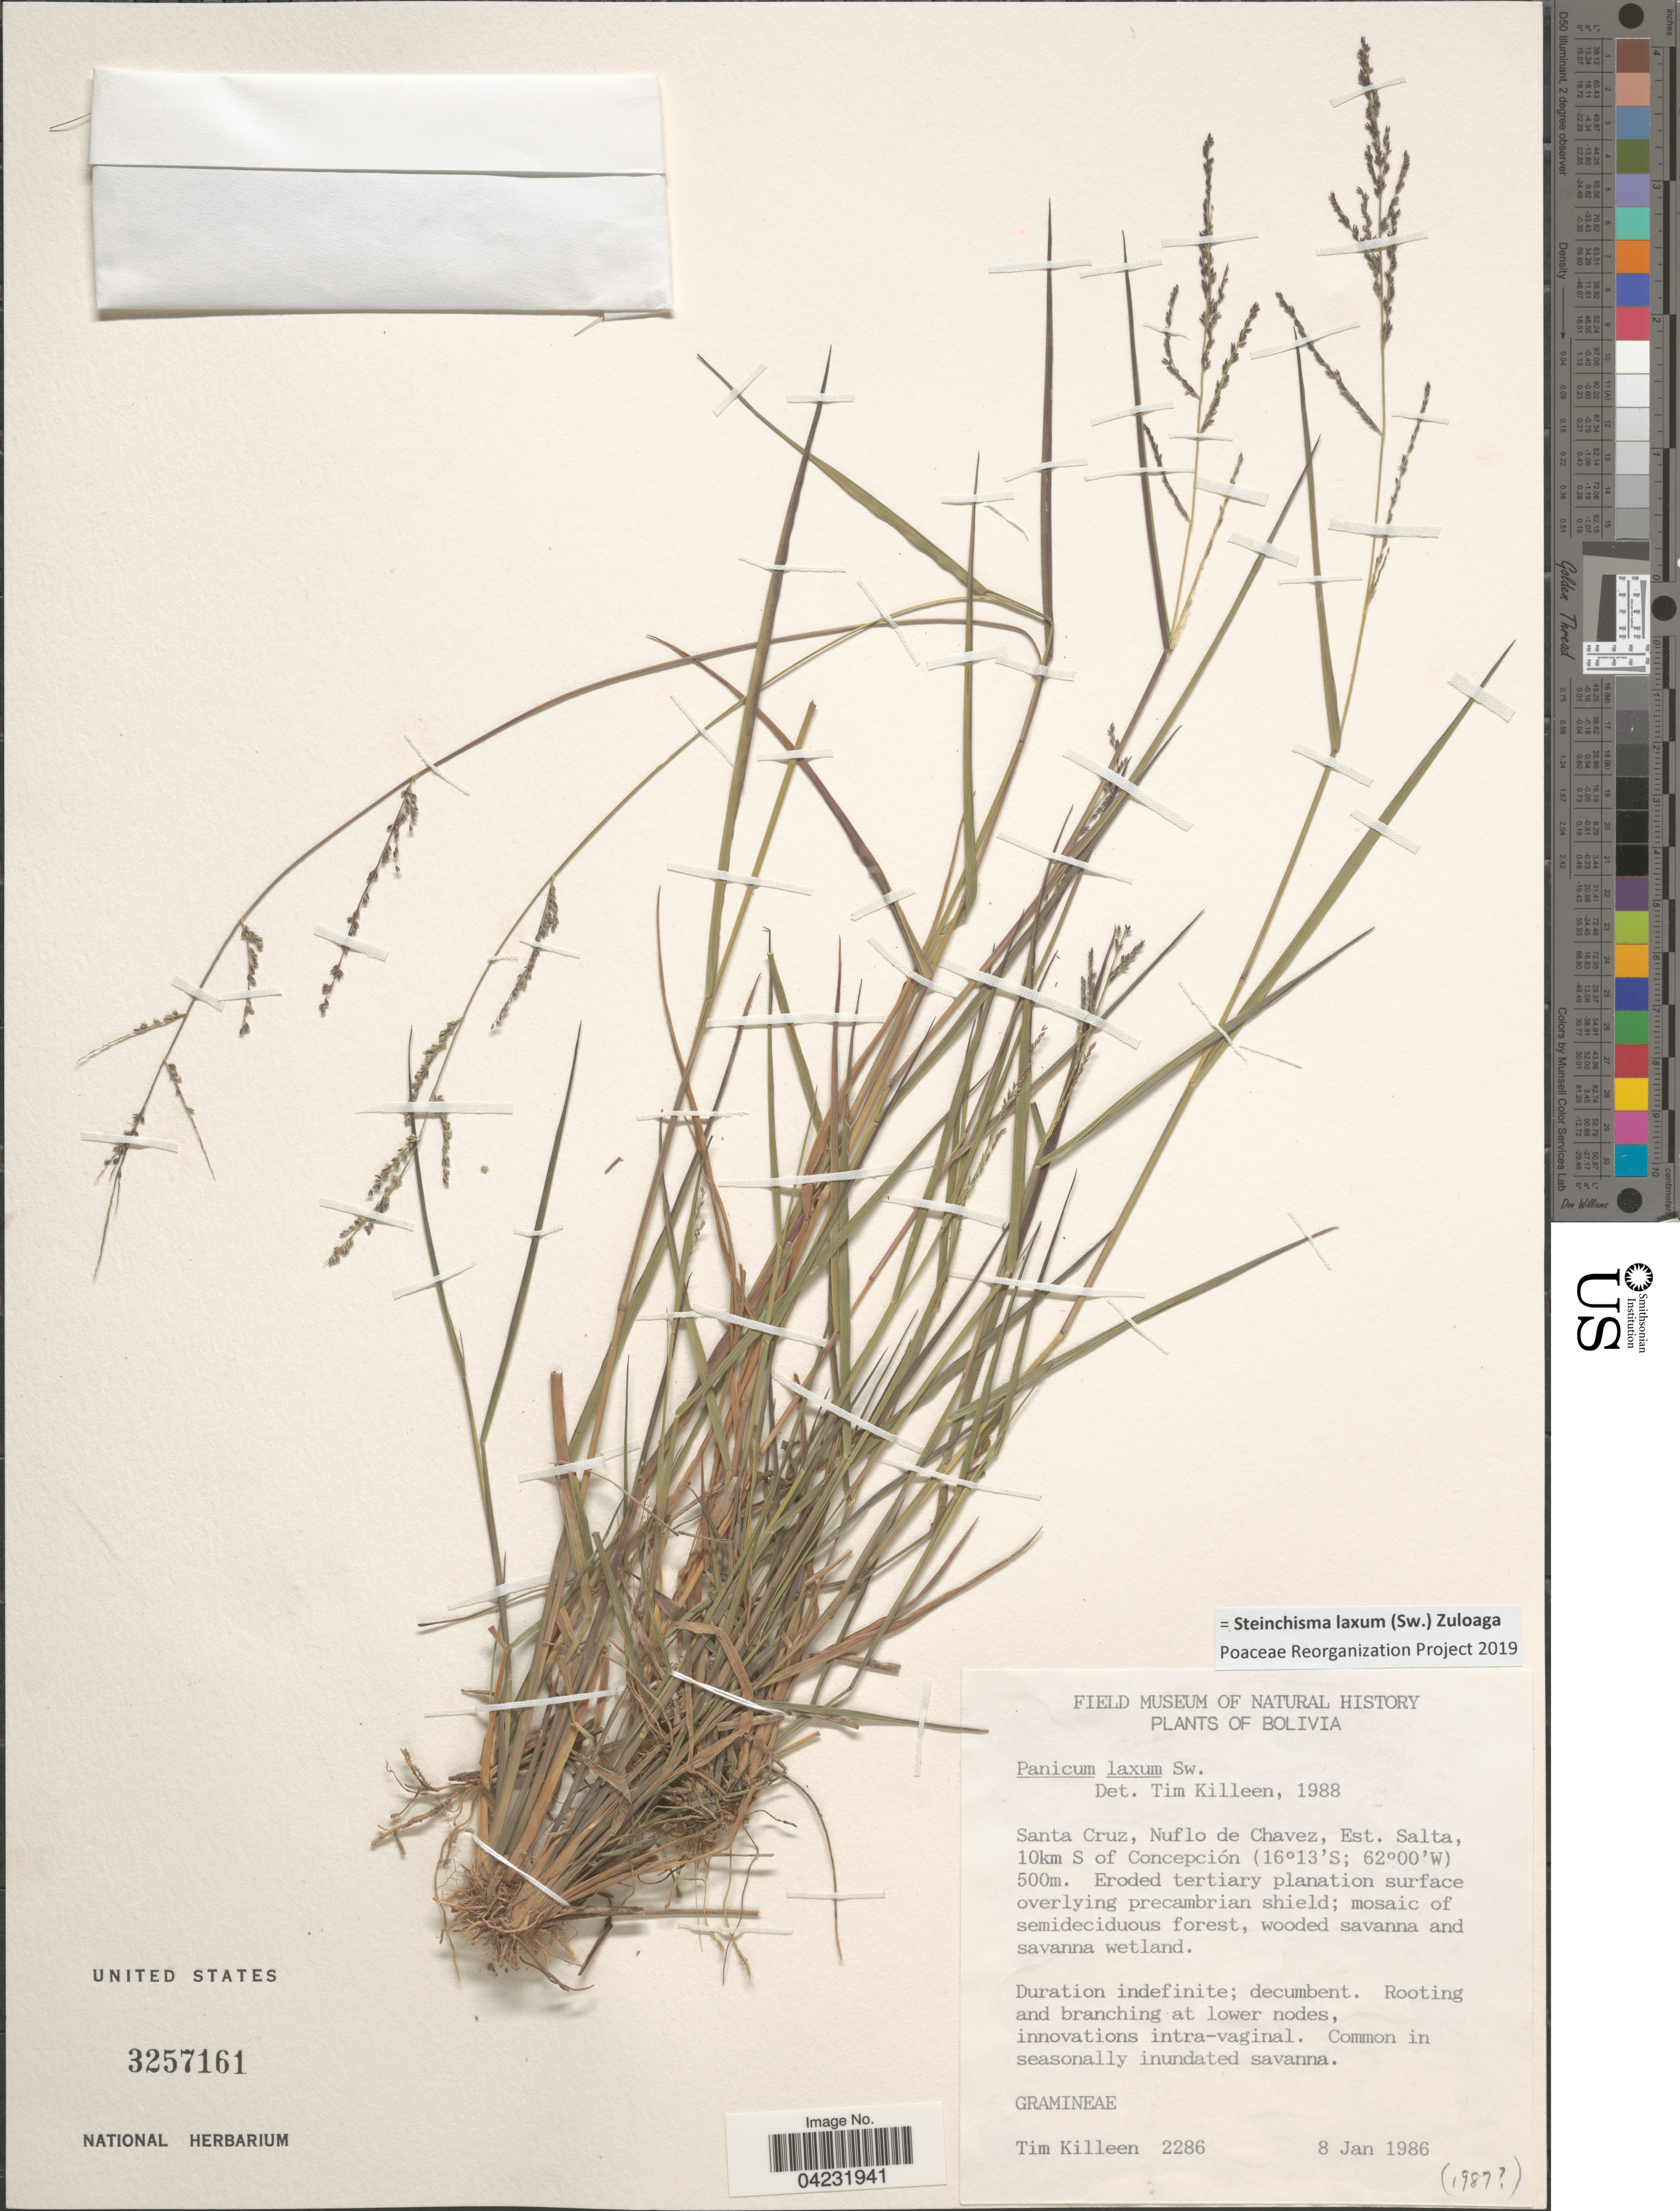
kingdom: Plantae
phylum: Tracheophyta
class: Liliopsida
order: Poales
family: Poaceae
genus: Steinchisma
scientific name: Steinchisma laxum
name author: (Sw.) Zuloaga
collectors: T. J. Killeen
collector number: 2286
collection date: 1986-01-08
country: Bolivia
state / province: Santa Cruz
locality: Nuflo de Chavez, Est. Salta. 10km S of Concepción.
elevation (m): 500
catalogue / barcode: US 3257161